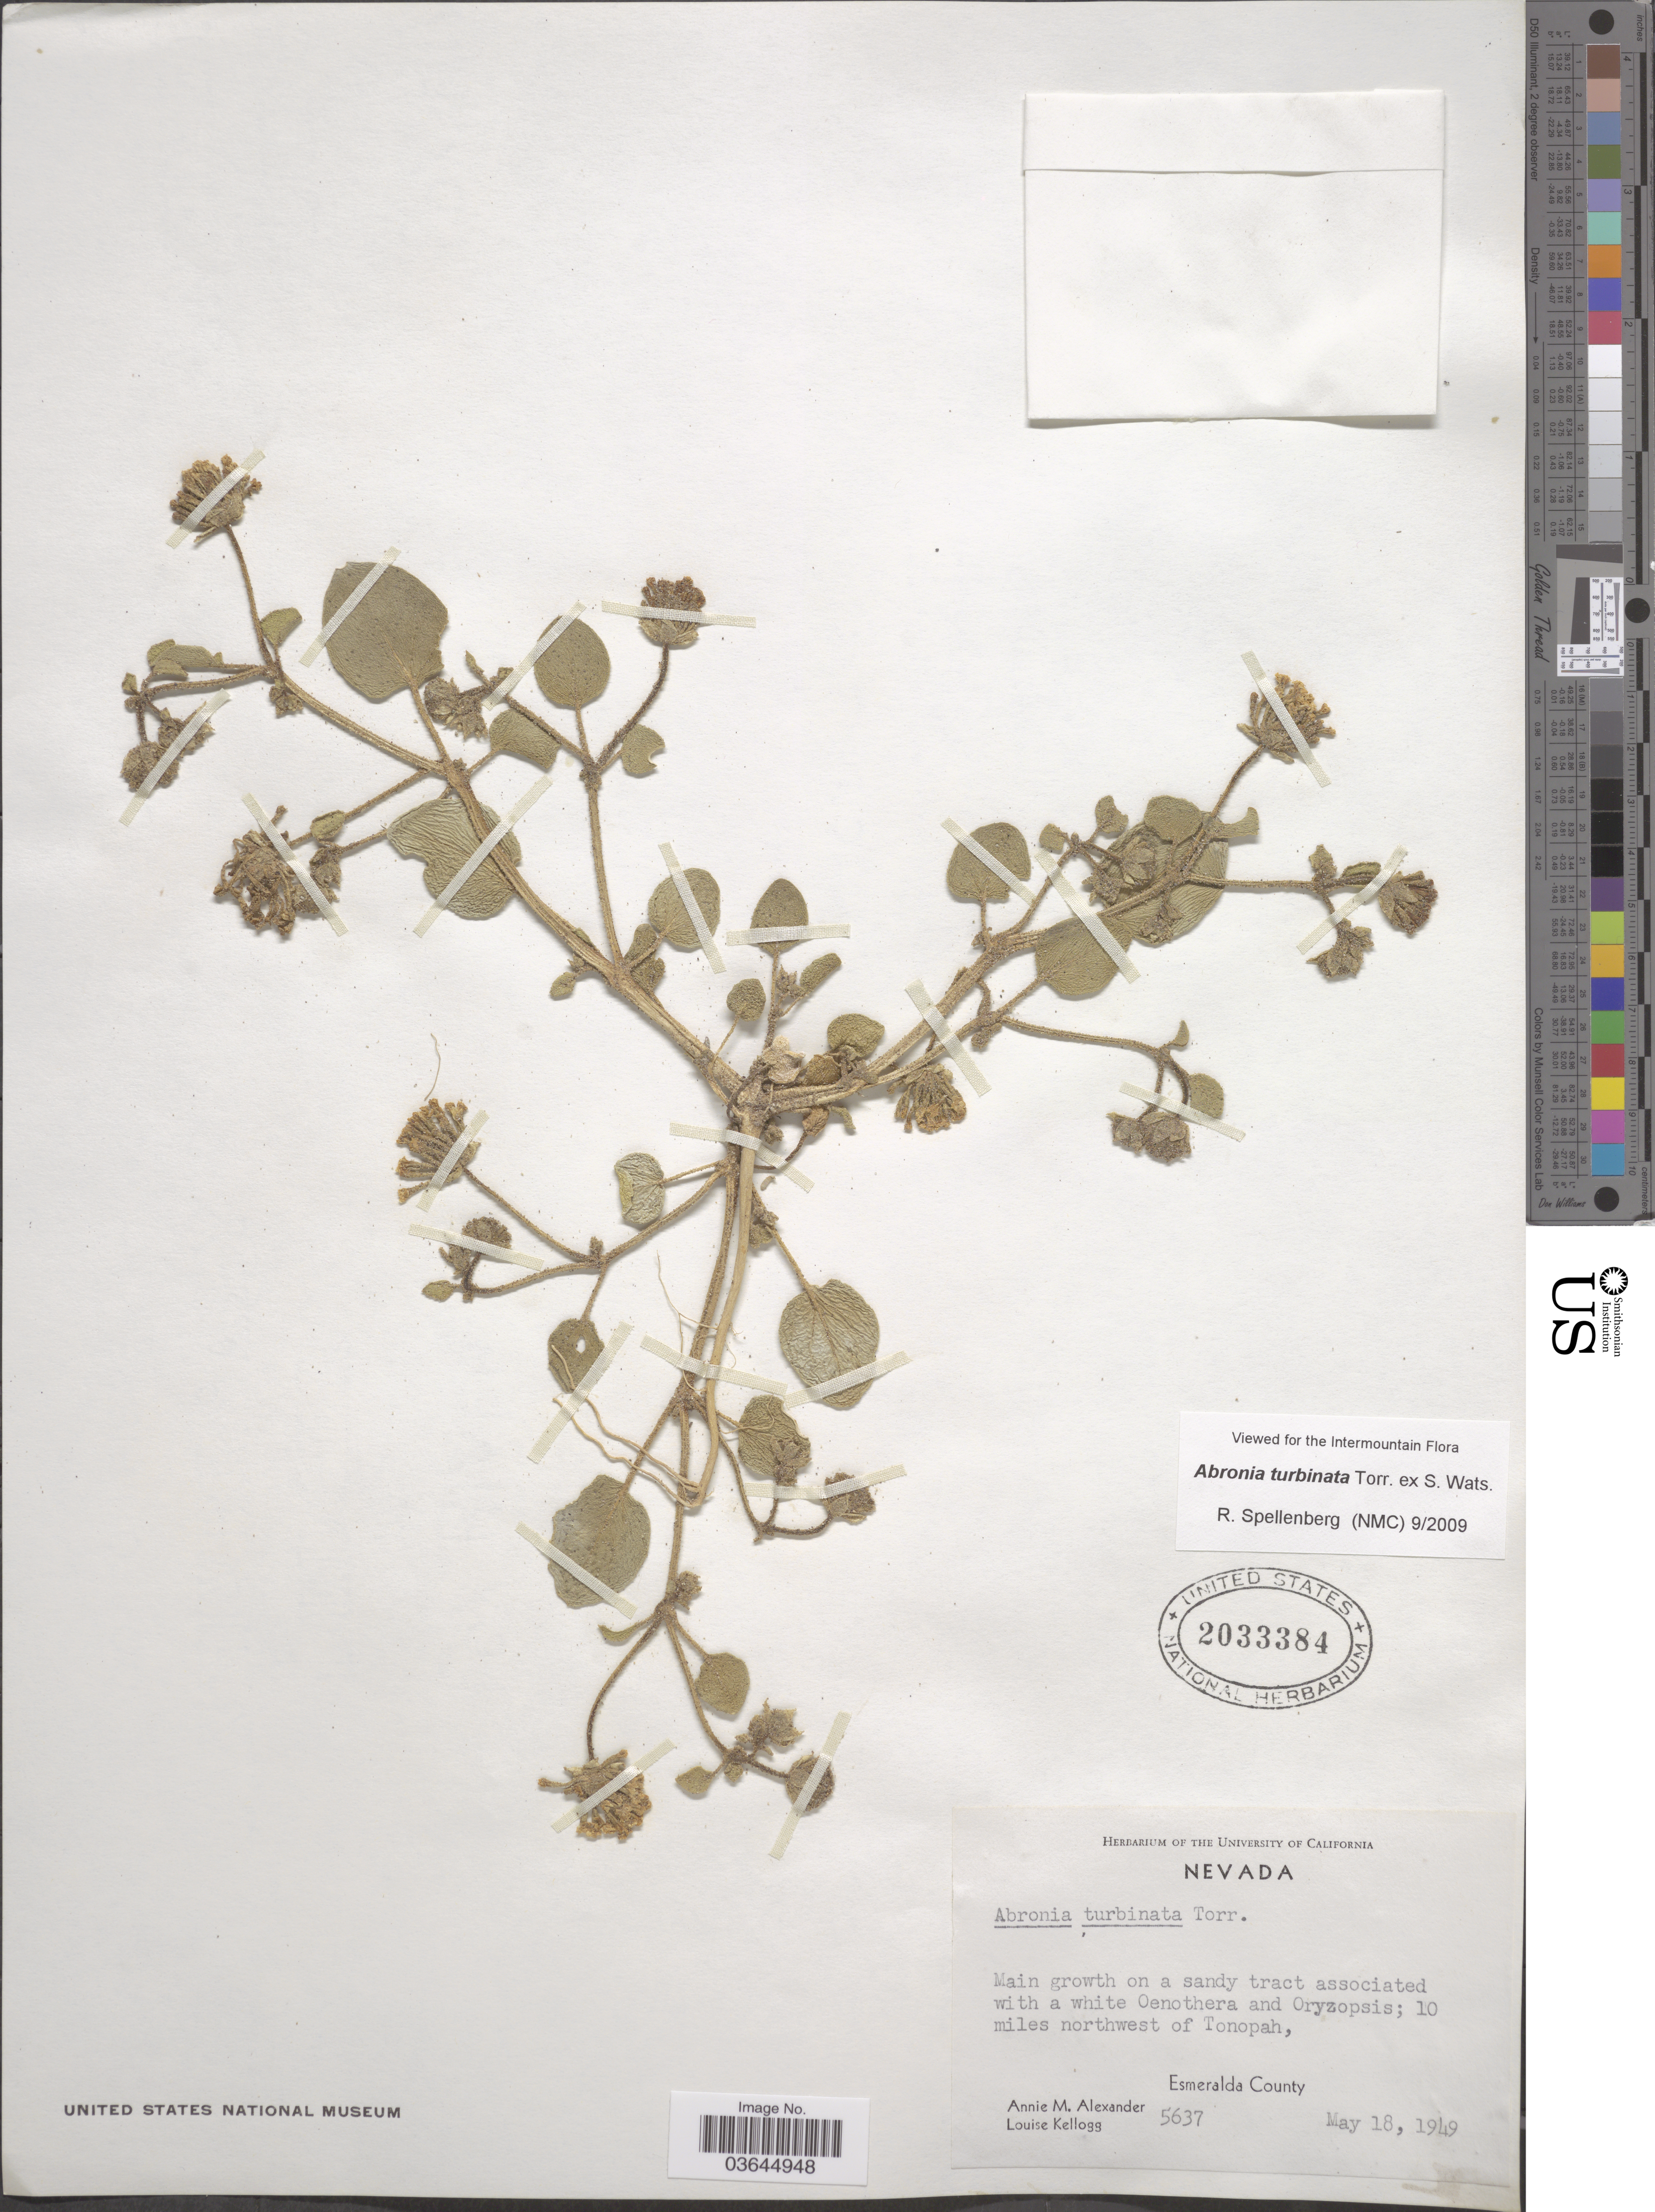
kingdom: Plantae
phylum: Tracheophyta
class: Magnoliopsida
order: Caryophyllales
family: Nyctaginaceae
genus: Abronia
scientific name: Abronia turbinata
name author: Torr. ex S. Watson in C. King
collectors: A. M. Alexander & L. Kellogg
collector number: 5637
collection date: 1949-05-18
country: United States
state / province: Nevada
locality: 10 miles northwest of Tonopah, Esmeralda County.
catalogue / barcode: US 2033384